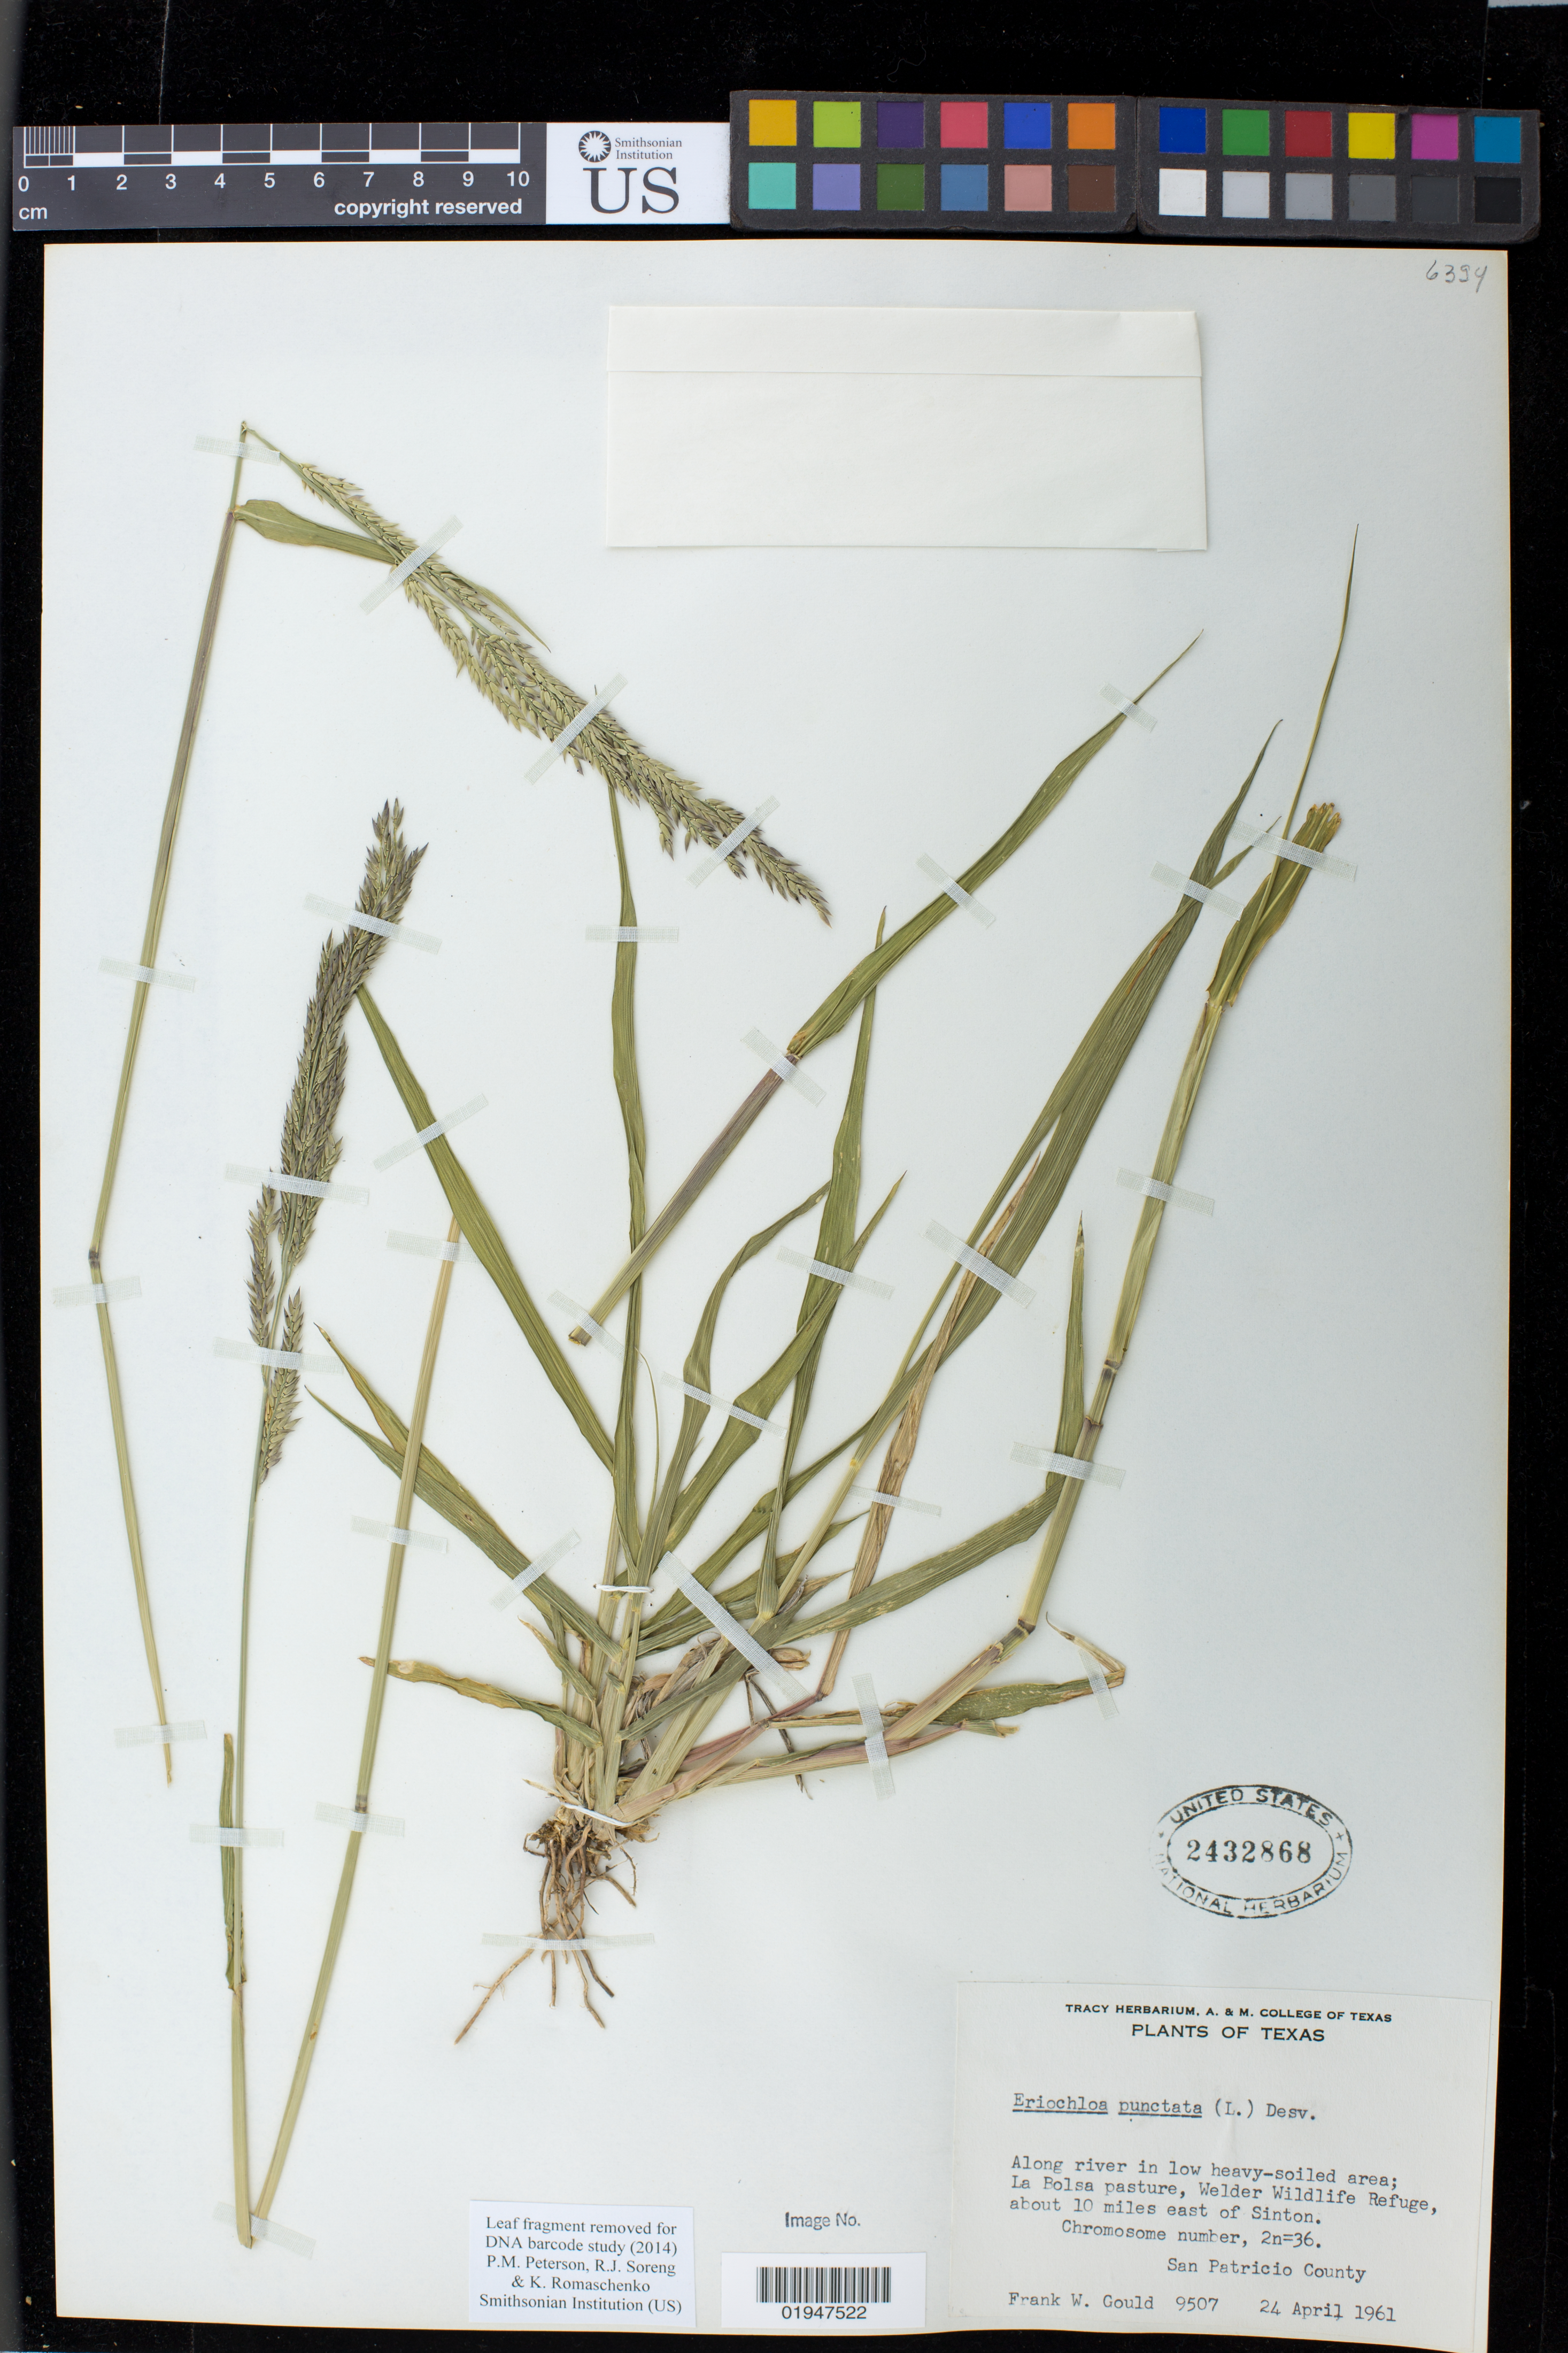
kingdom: Plantae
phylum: Tracheophyta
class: Liliopsida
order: Poales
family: Poaceae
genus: Eriochloa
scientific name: Eriochloa punctata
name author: (L.) Desv. ex Ham.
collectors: F. W. Gould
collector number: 9507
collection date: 1961-04-24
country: United States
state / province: Texas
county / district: San Patricio County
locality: La Bolsa pasture, Welder Wildlife Refuge, about 10 miles east of Sinton.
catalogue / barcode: US 2432868